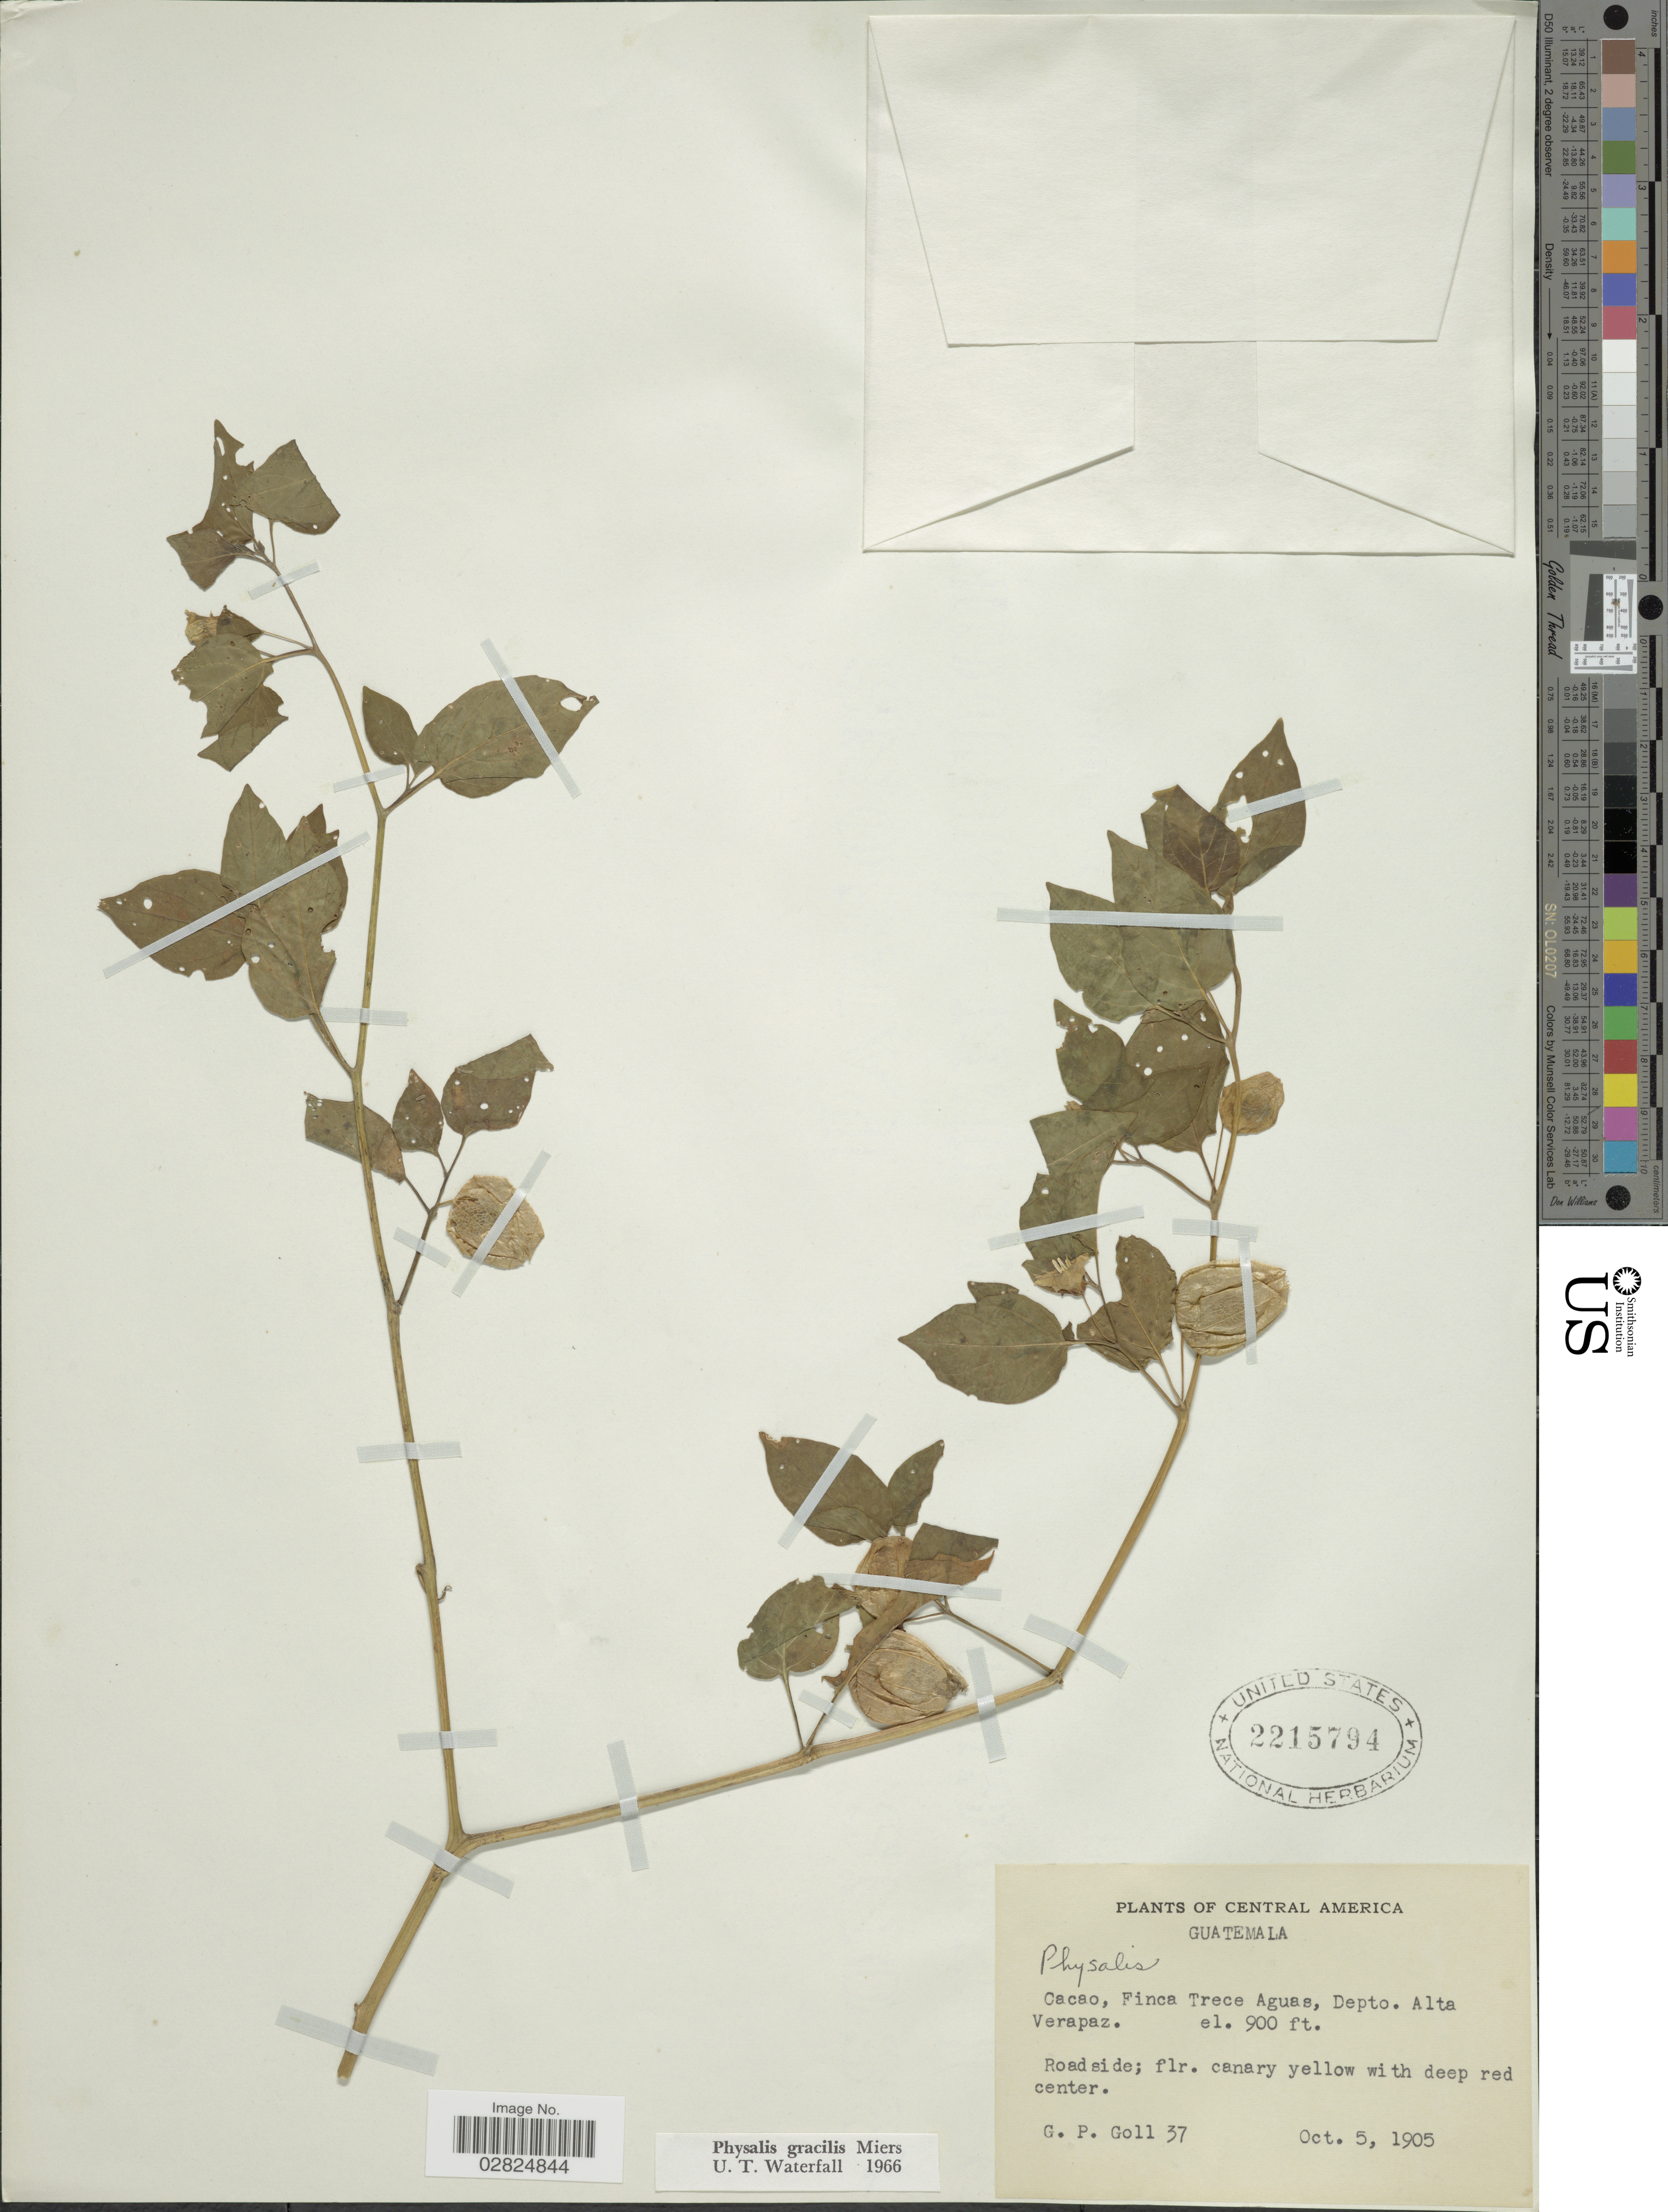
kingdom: Plantae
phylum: Tracheophyta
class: Magnoliopsida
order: Solanales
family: Solanaceae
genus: Physalis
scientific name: Physalis gracilis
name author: Miers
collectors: G. P. Goll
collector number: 37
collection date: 1905-10-05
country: Guatemala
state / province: Alta Verapaz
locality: Cacao, Finca Trece Aguas, Depto. Alta Verapaz. Roadside.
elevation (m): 274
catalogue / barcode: US 2215794